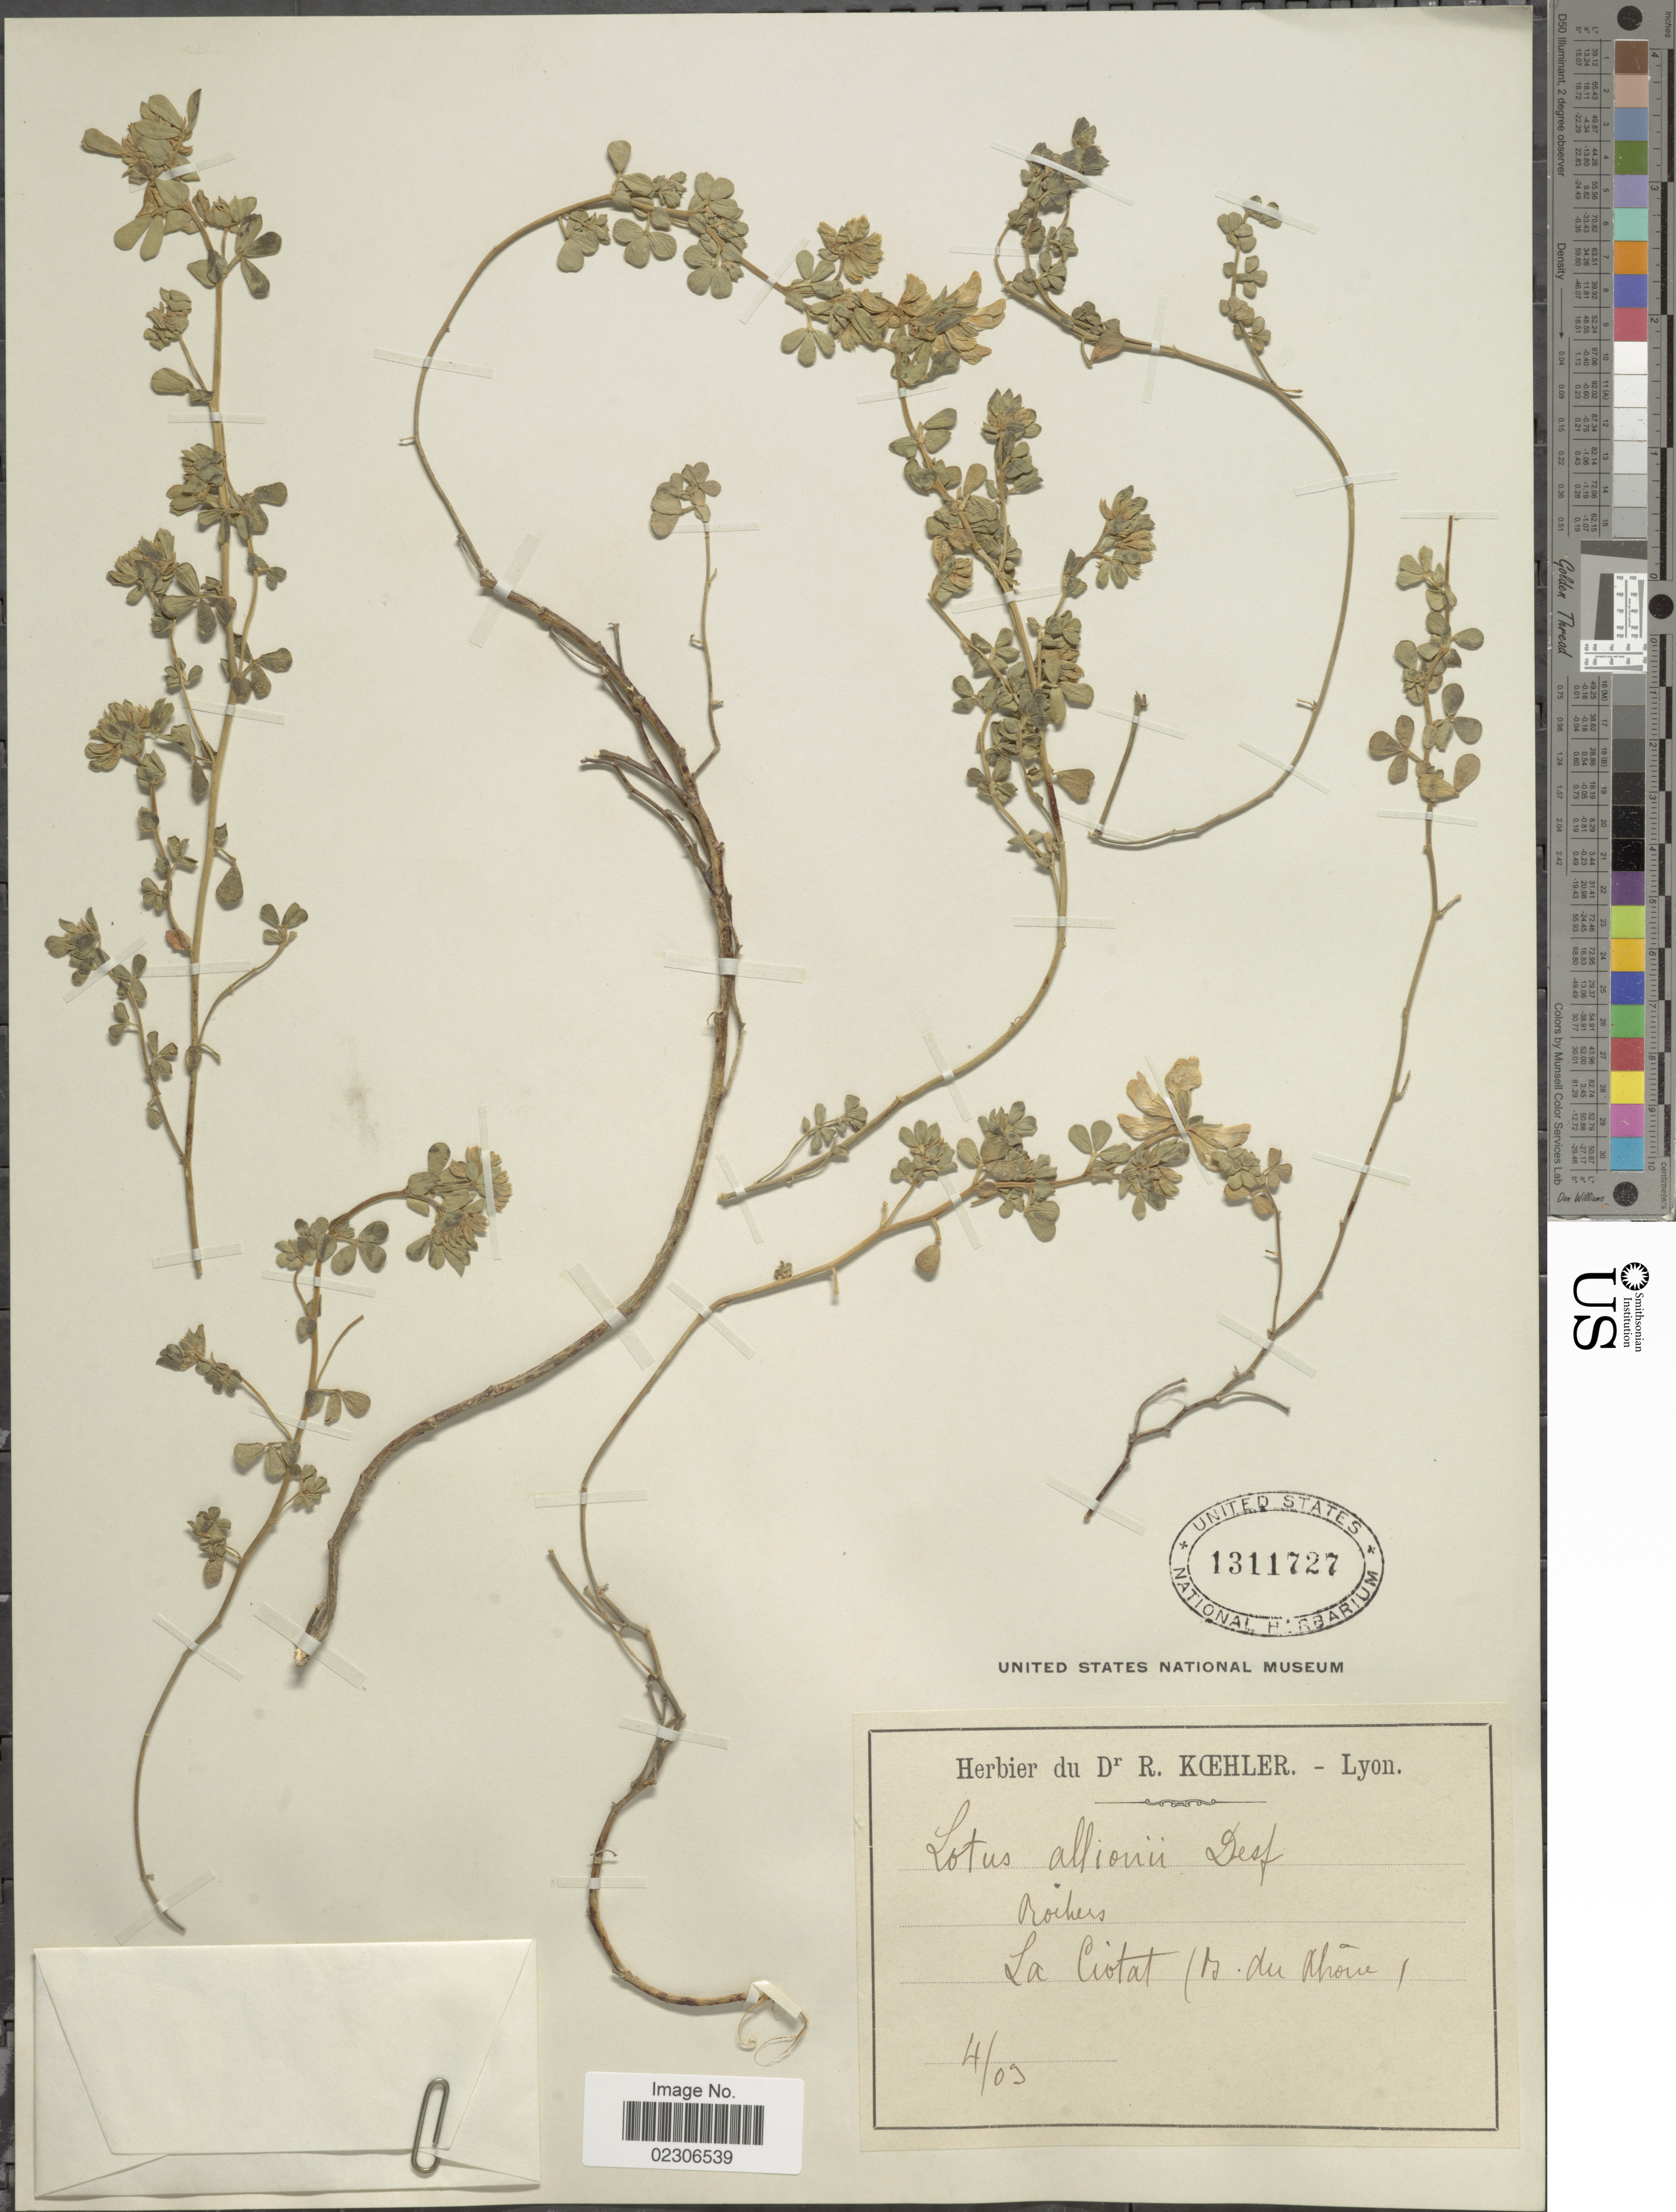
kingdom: Plantae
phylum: Tracheophyta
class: Magnoliopsida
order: Fabales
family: Fabaceae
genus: Lotus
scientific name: Lotus allionii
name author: Desv.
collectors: ex herb. Dr. R. Kechler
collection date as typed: Transcribed d/m/y: /4/9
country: France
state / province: Auvergne-Rhône-Alpes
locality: La Ciotat (B. du Rhône)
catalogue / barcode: US 1311727